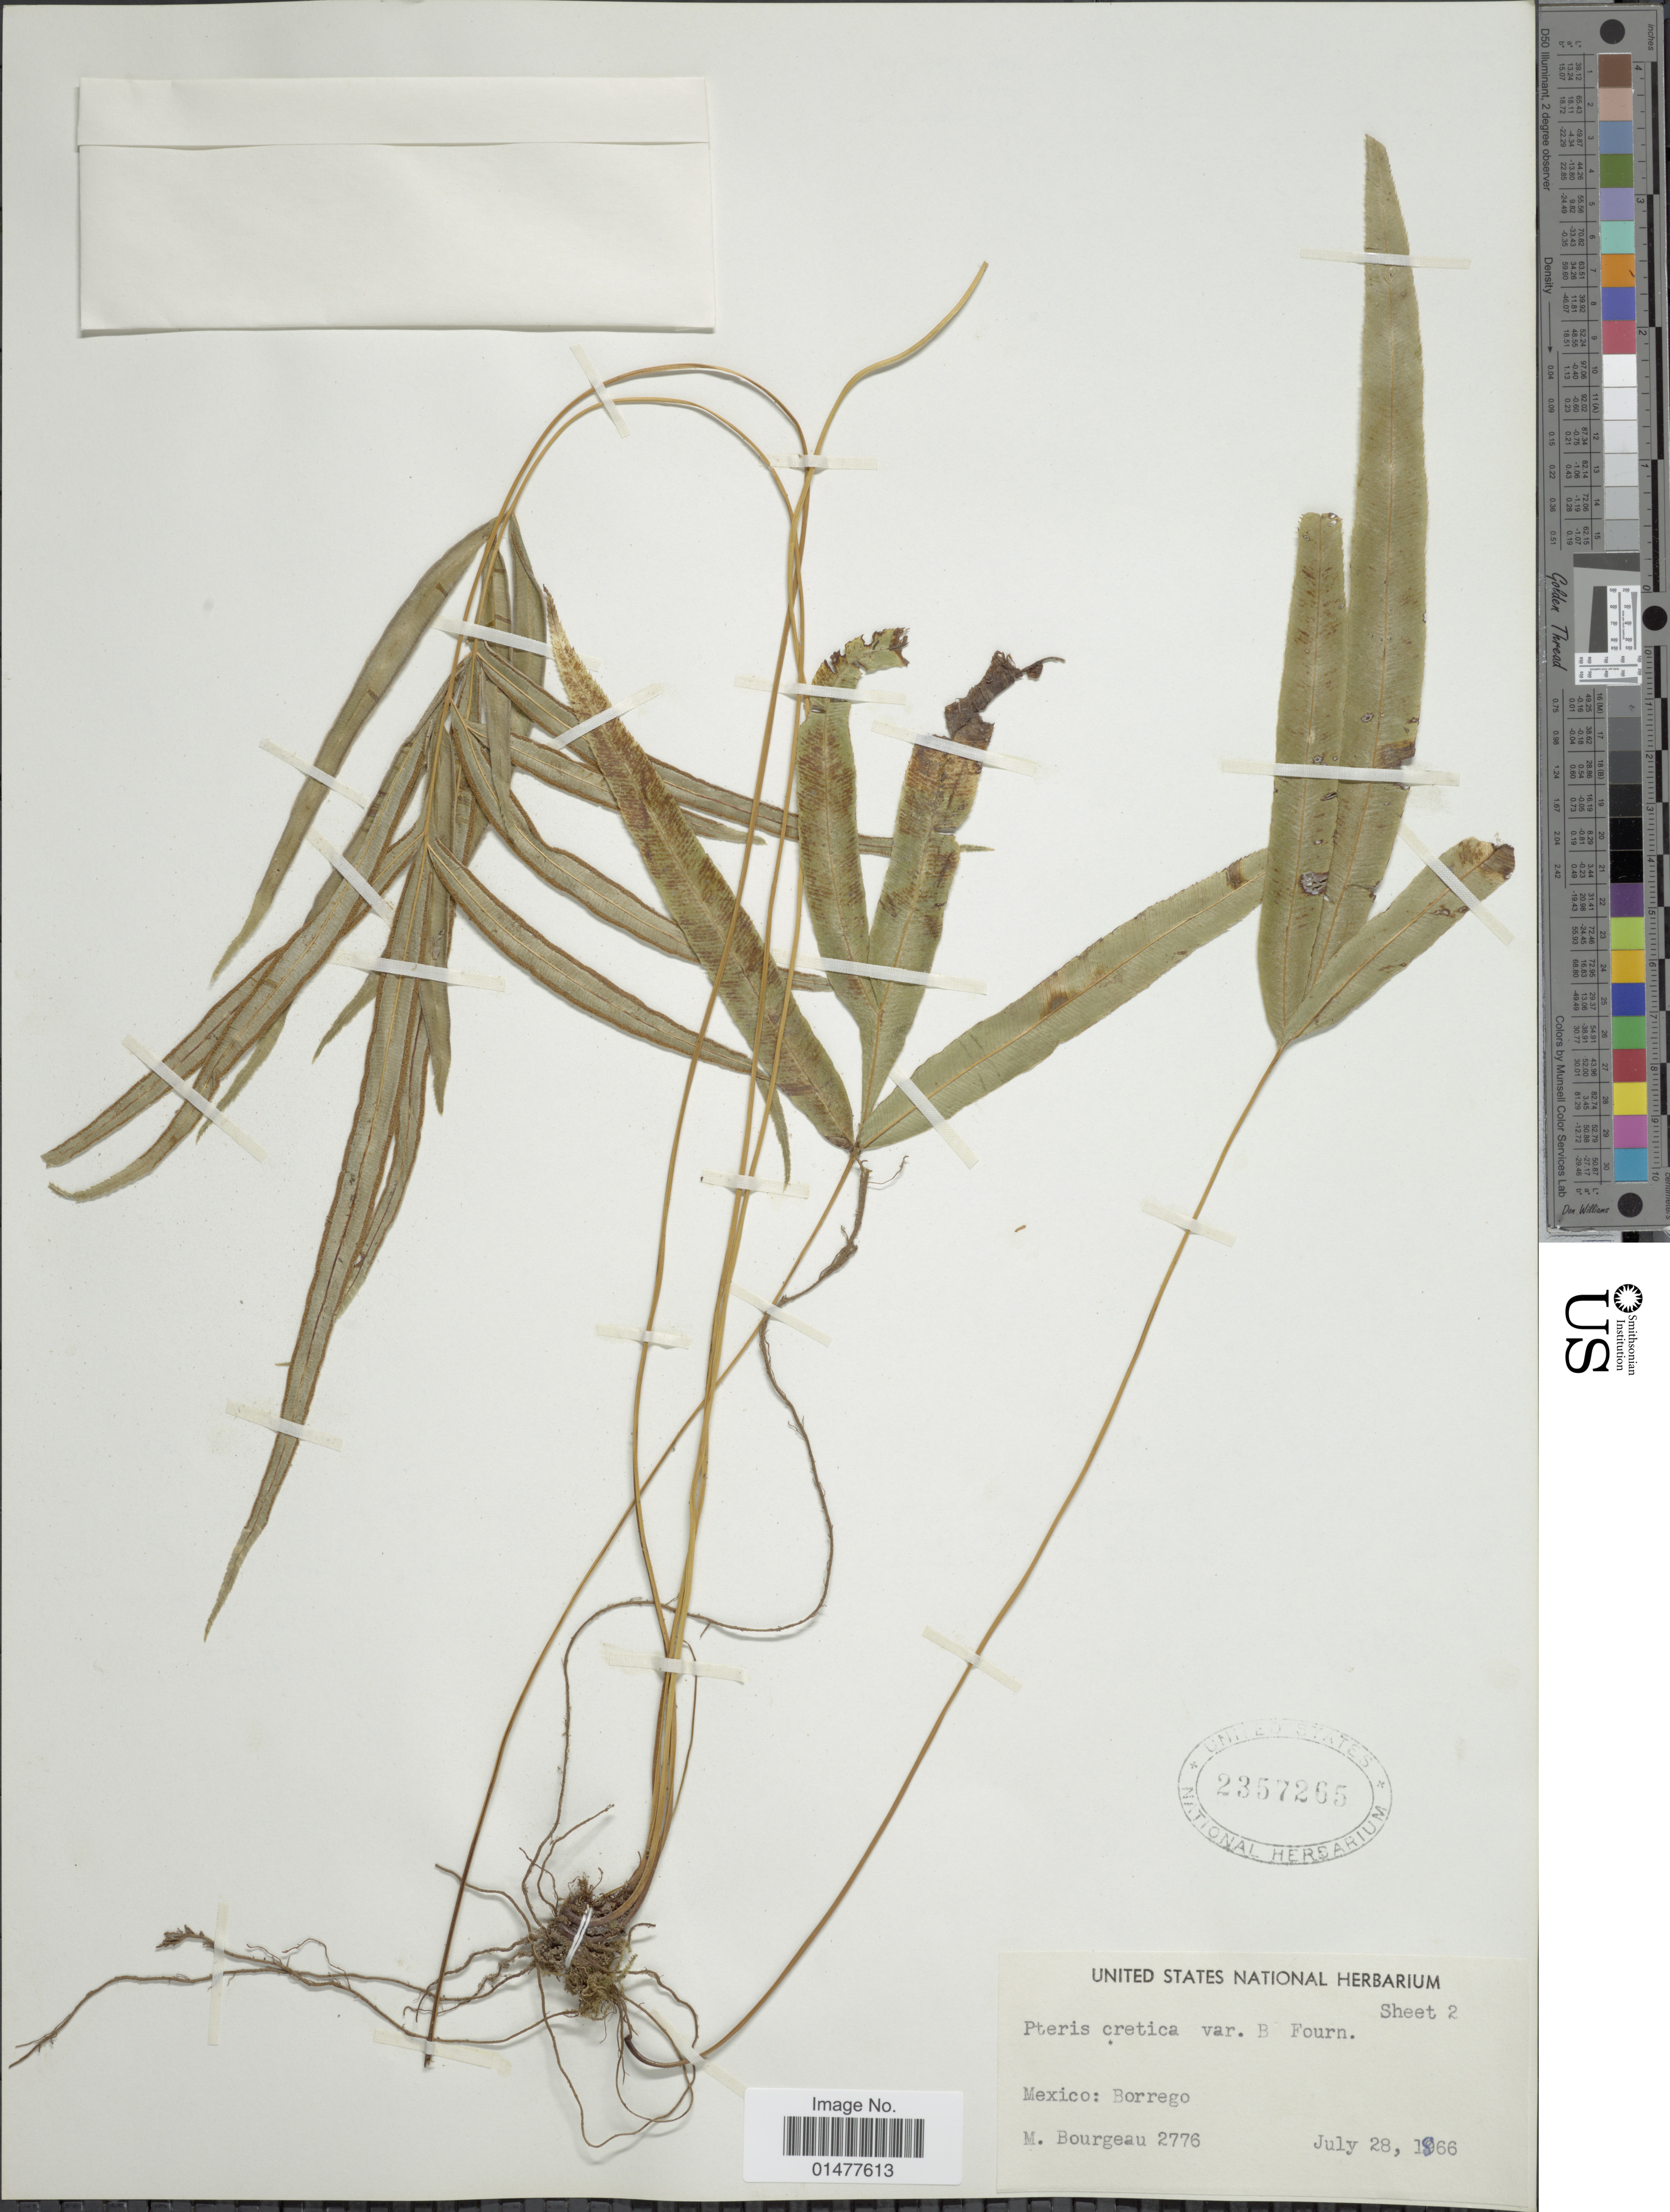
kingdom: Plantae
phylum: Tracheophyta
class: Polypodiopsida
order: Polypodiales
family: Pteridaceae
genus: Pteris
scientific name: Pteris cretica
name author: L.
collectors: M. Bourgeau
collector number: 2776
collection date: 1966-07-28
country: Mexico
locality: Borrego.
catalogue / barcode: US 2357265